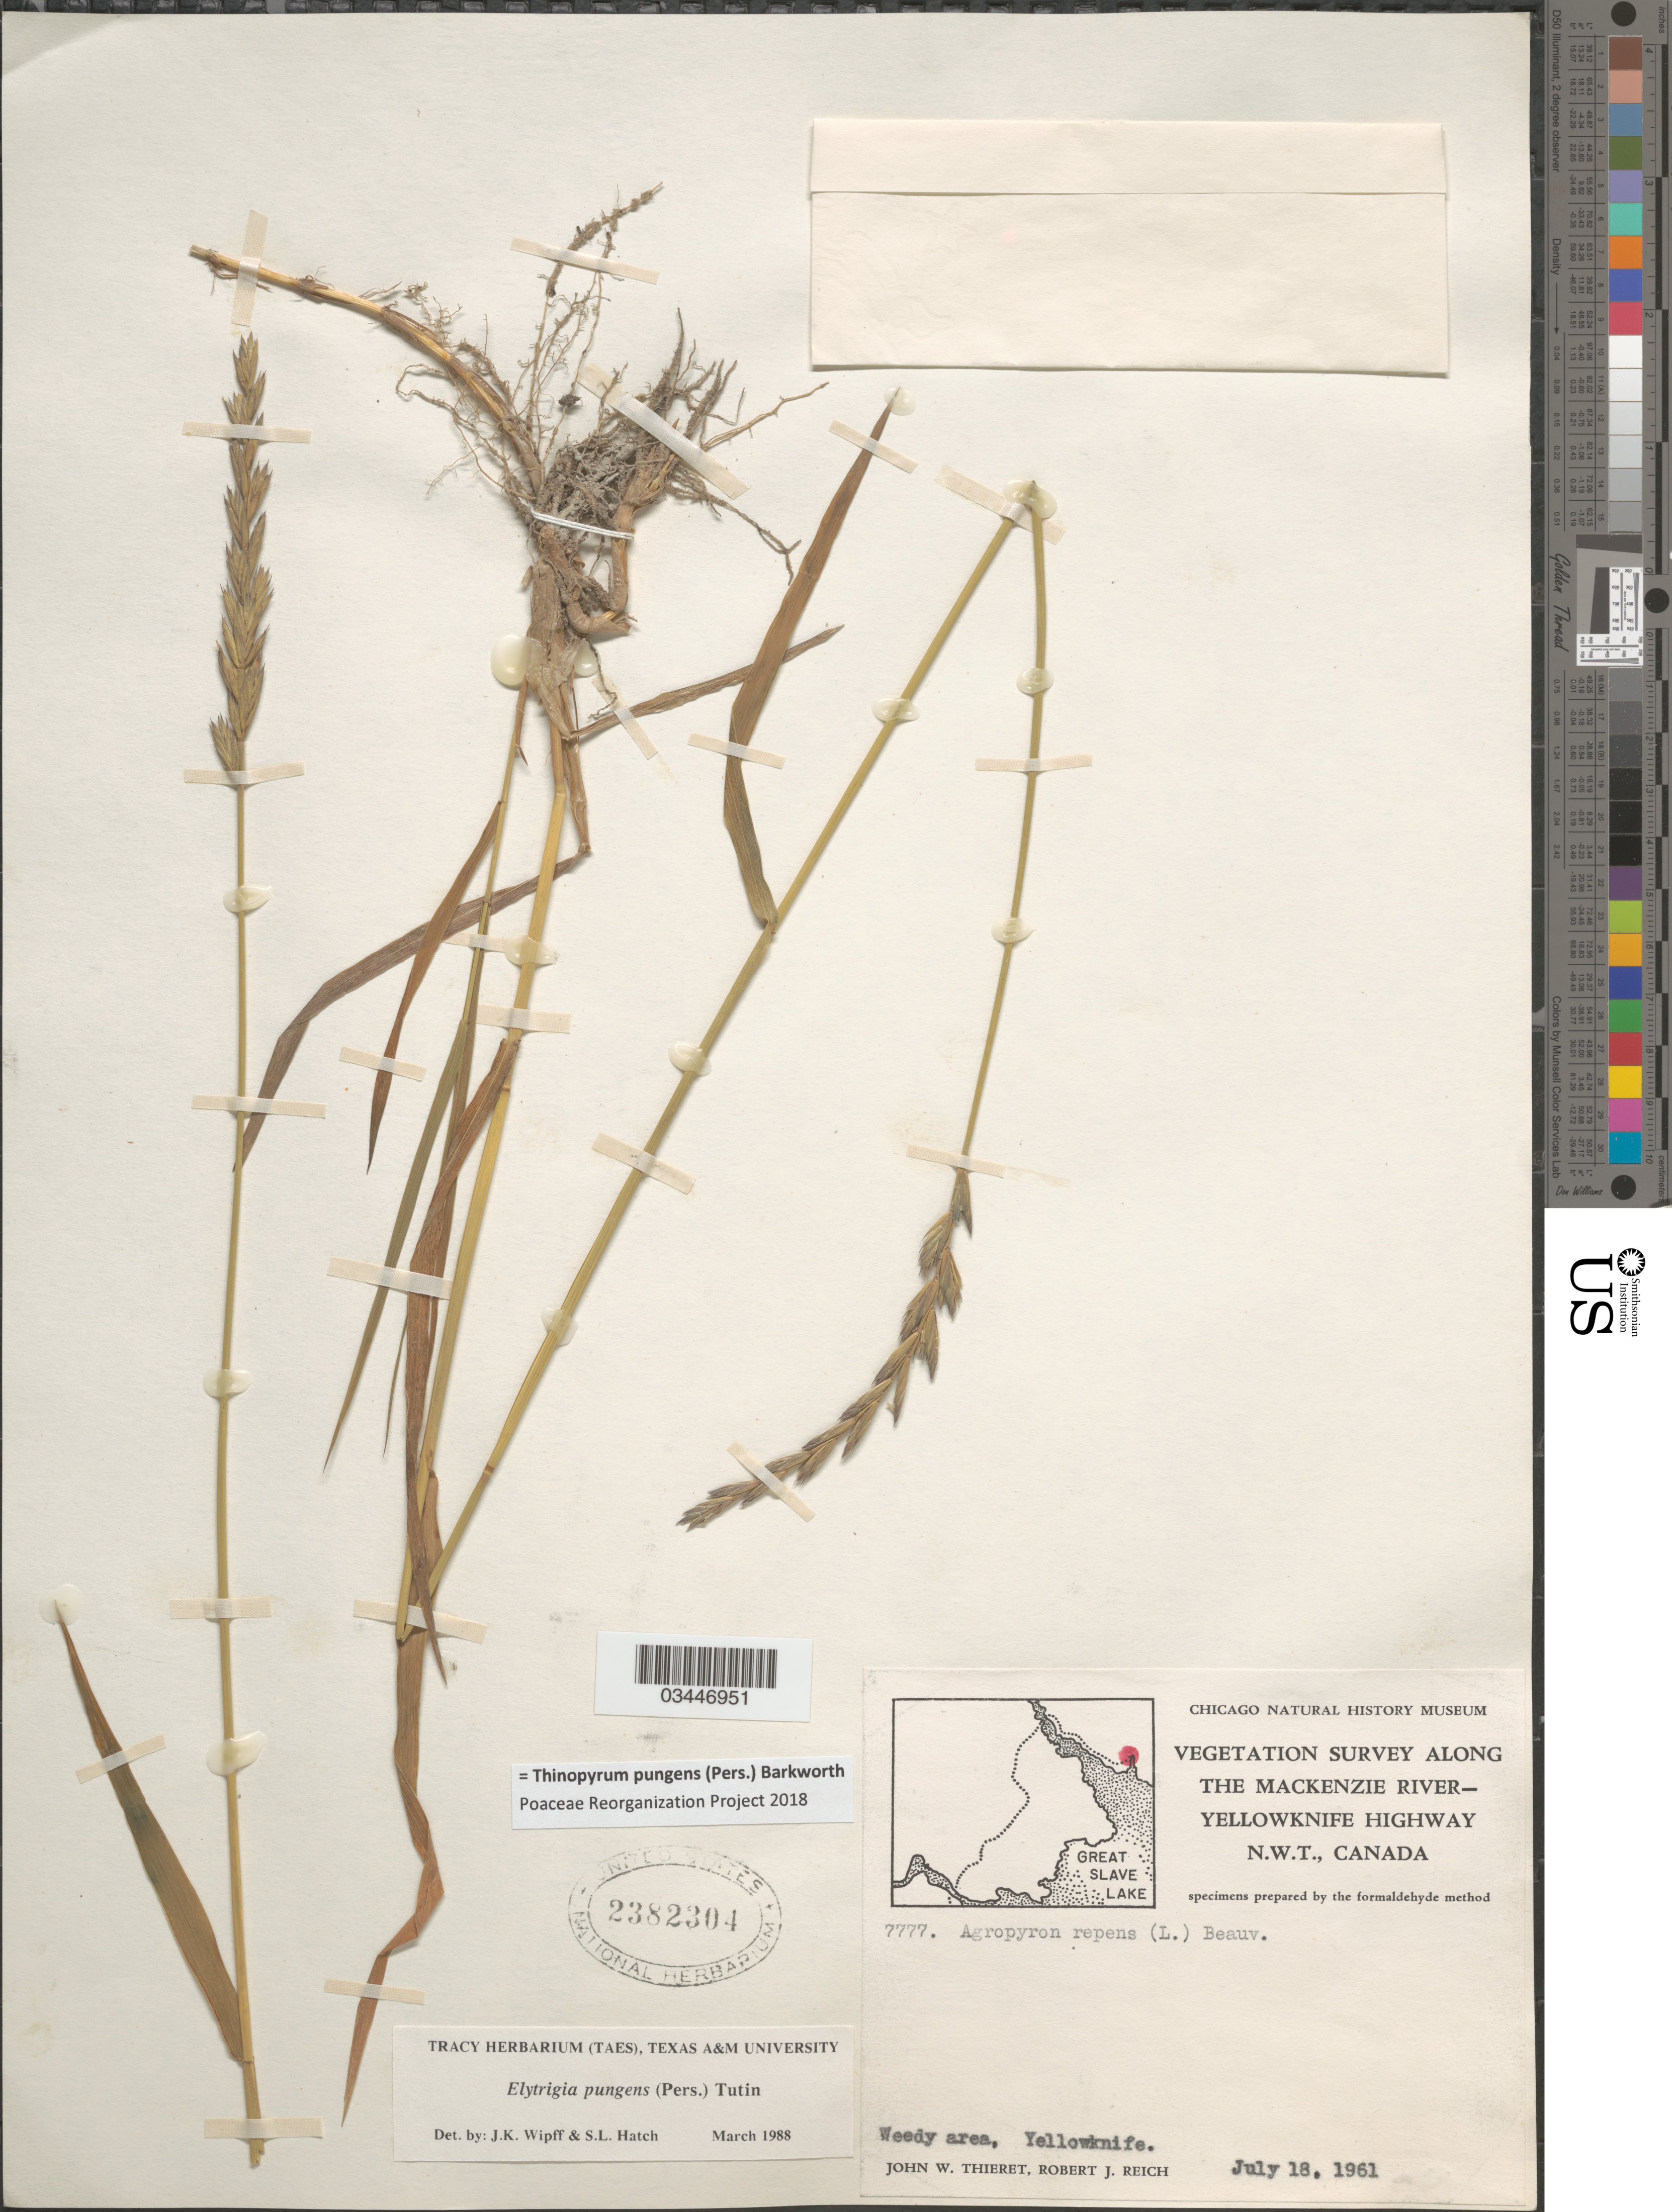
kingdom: Plantae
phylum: Tracheophyta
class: Liliopsida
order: Poales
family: Poaceae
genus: Thinopyrum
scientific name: Thinopyrum pungens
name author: (Pers.) Barkworth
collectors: J. W. Thieret & R. Reich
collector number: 7777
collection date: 1961-07-18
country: Canada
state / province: Northwest Territories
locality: Vegetation Survey along The Mackenzie River-Yellowknife Highway. Weedy area, Yellowknife.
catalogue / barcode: US 2382304